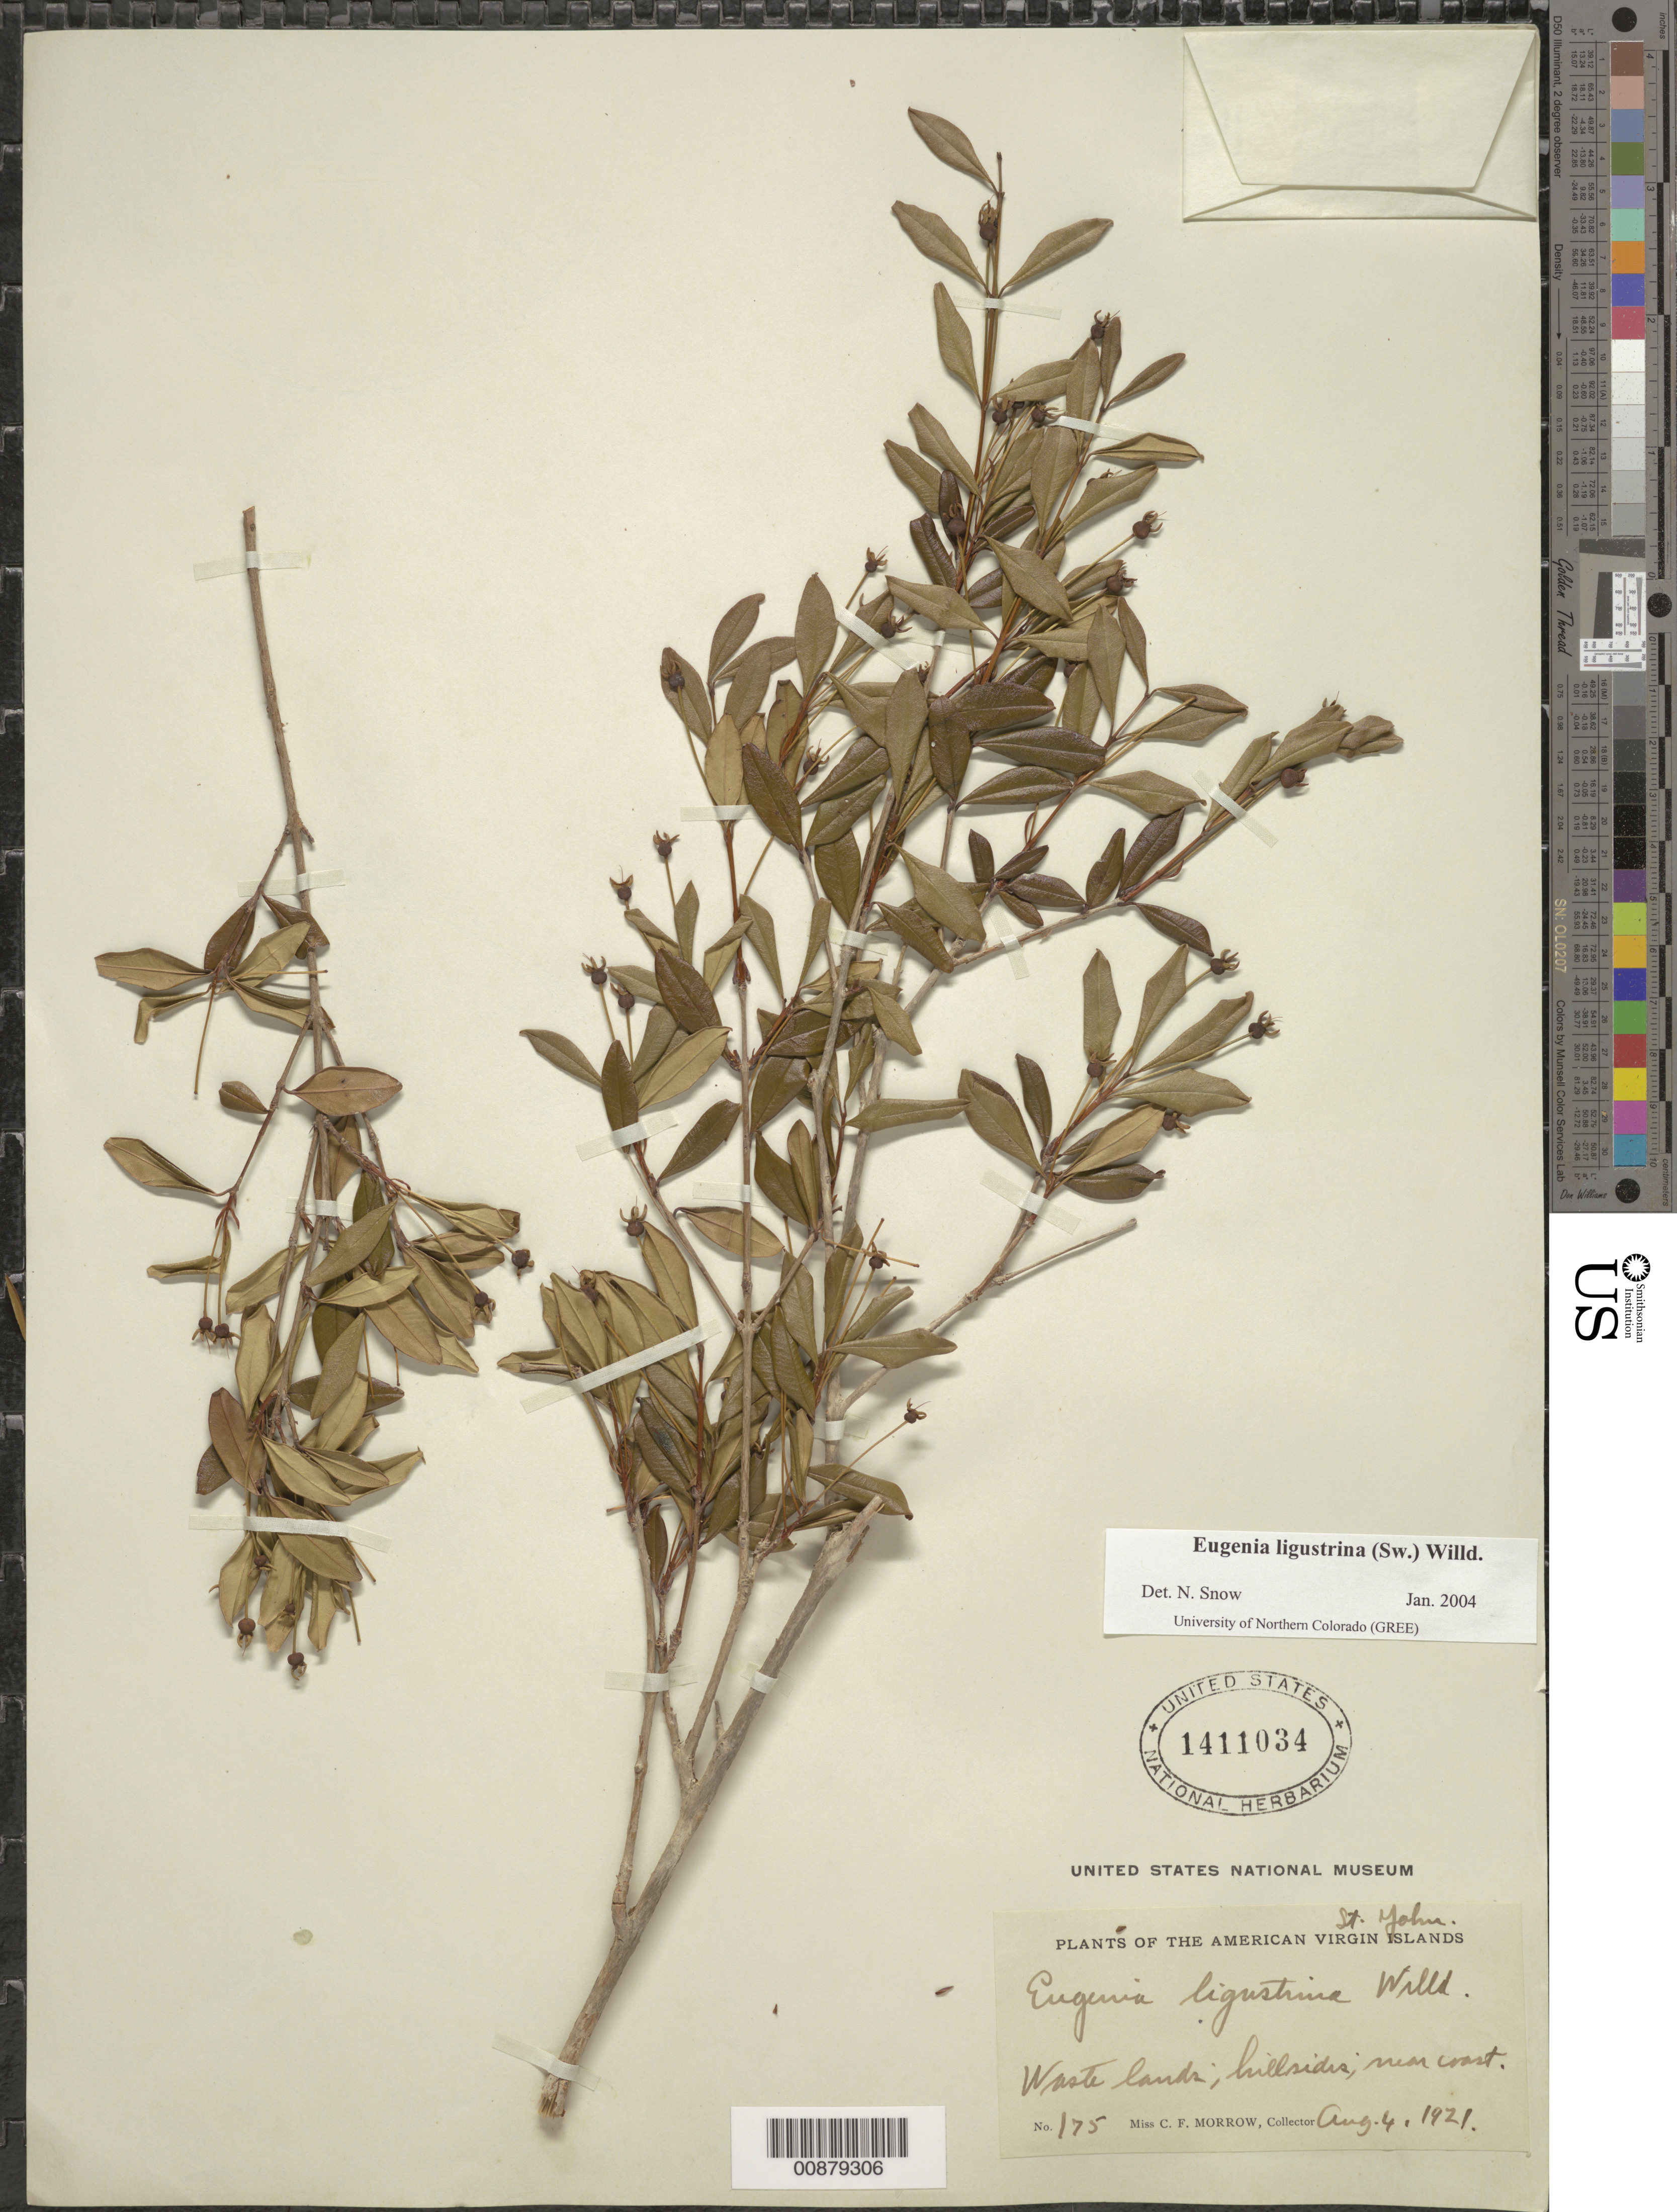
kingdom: Plantae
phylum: Tracheophyta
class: Magnoliopsida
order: Myrtales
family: Myrtaceae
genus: Eugenia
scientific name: Eugenia ligustrina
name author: (Sw.) Willd.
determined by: Snow, N. W.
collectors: C. Morrow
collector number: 175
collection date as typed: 04 Aug 1921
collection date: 1921-08-04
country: U.S. Virgin Islands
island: St. John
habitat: Waste lands; hillsides; near coast.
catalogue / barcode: US 1411034